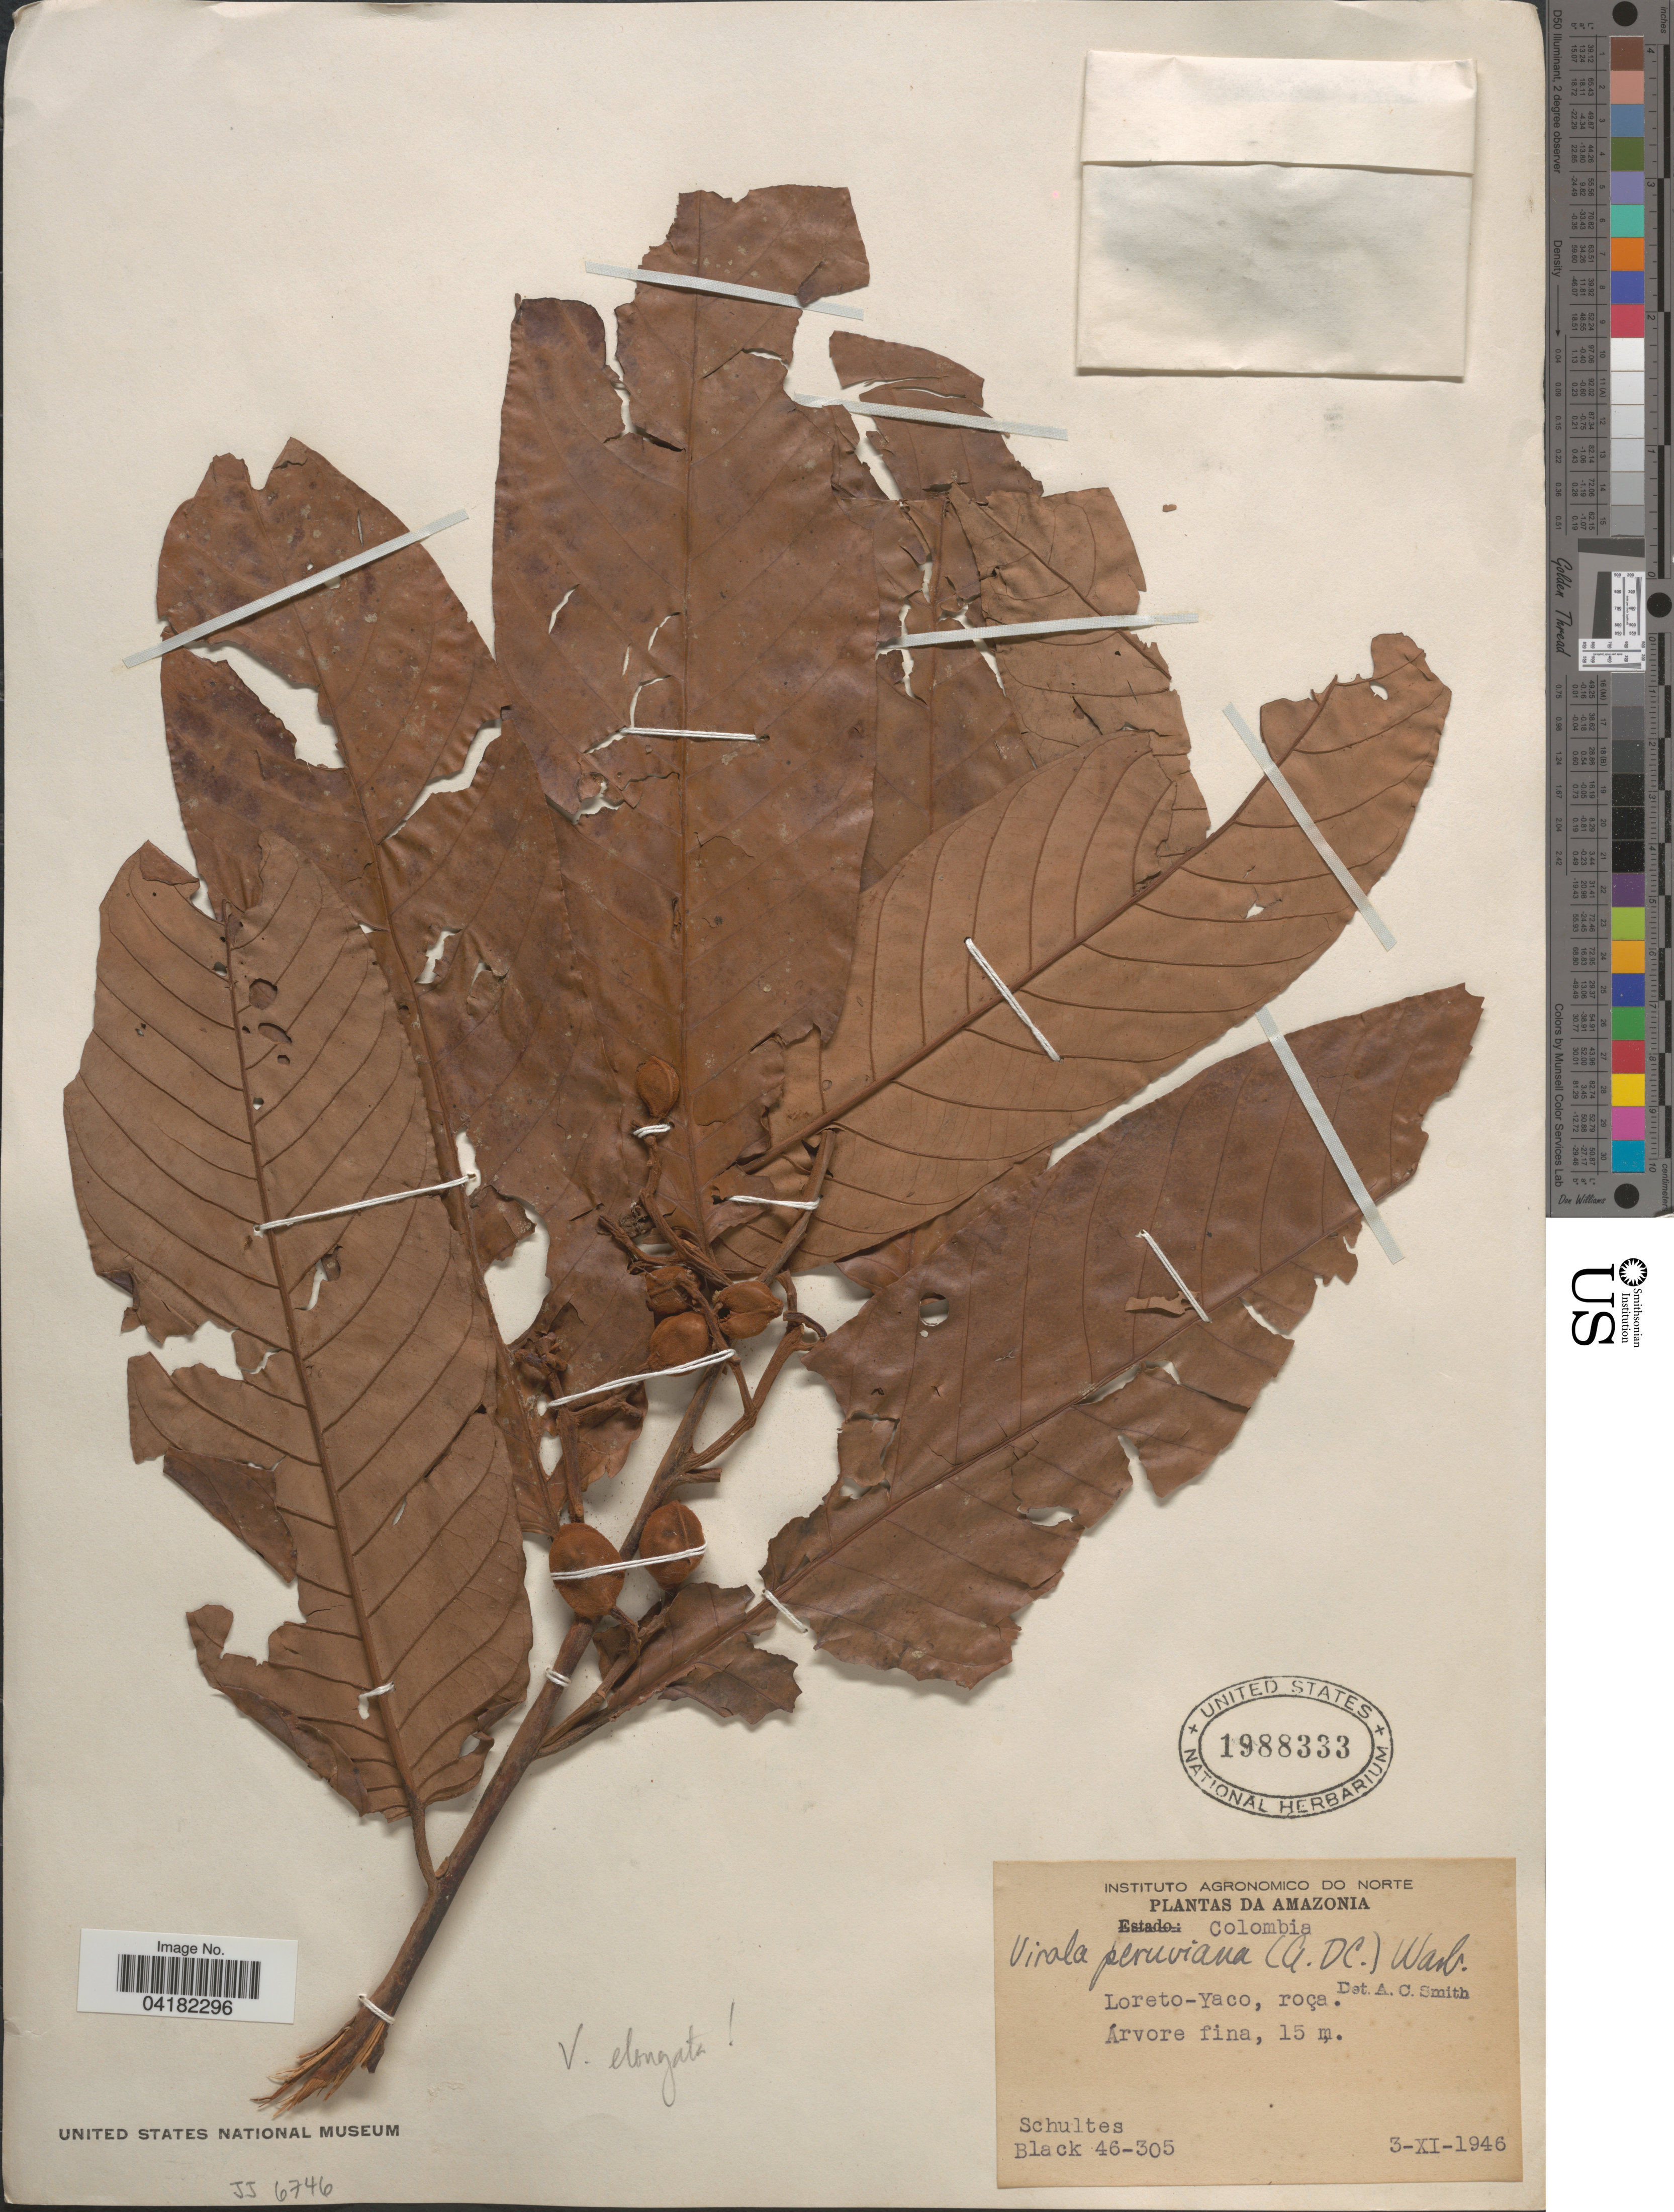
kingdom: Plantae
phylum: Tracheophyta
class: Magnoliopsida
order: Magnoliales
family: Myristicaceae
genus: Virola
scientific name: Virola peruviana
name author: (A. DC.) Warb.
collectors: -- Schultes & -- Black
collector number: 46-305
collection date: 1946-11-03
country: Colombia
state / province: Amazônas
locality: Amazonia. Loreto-Yaco.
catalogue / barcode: US 1988333